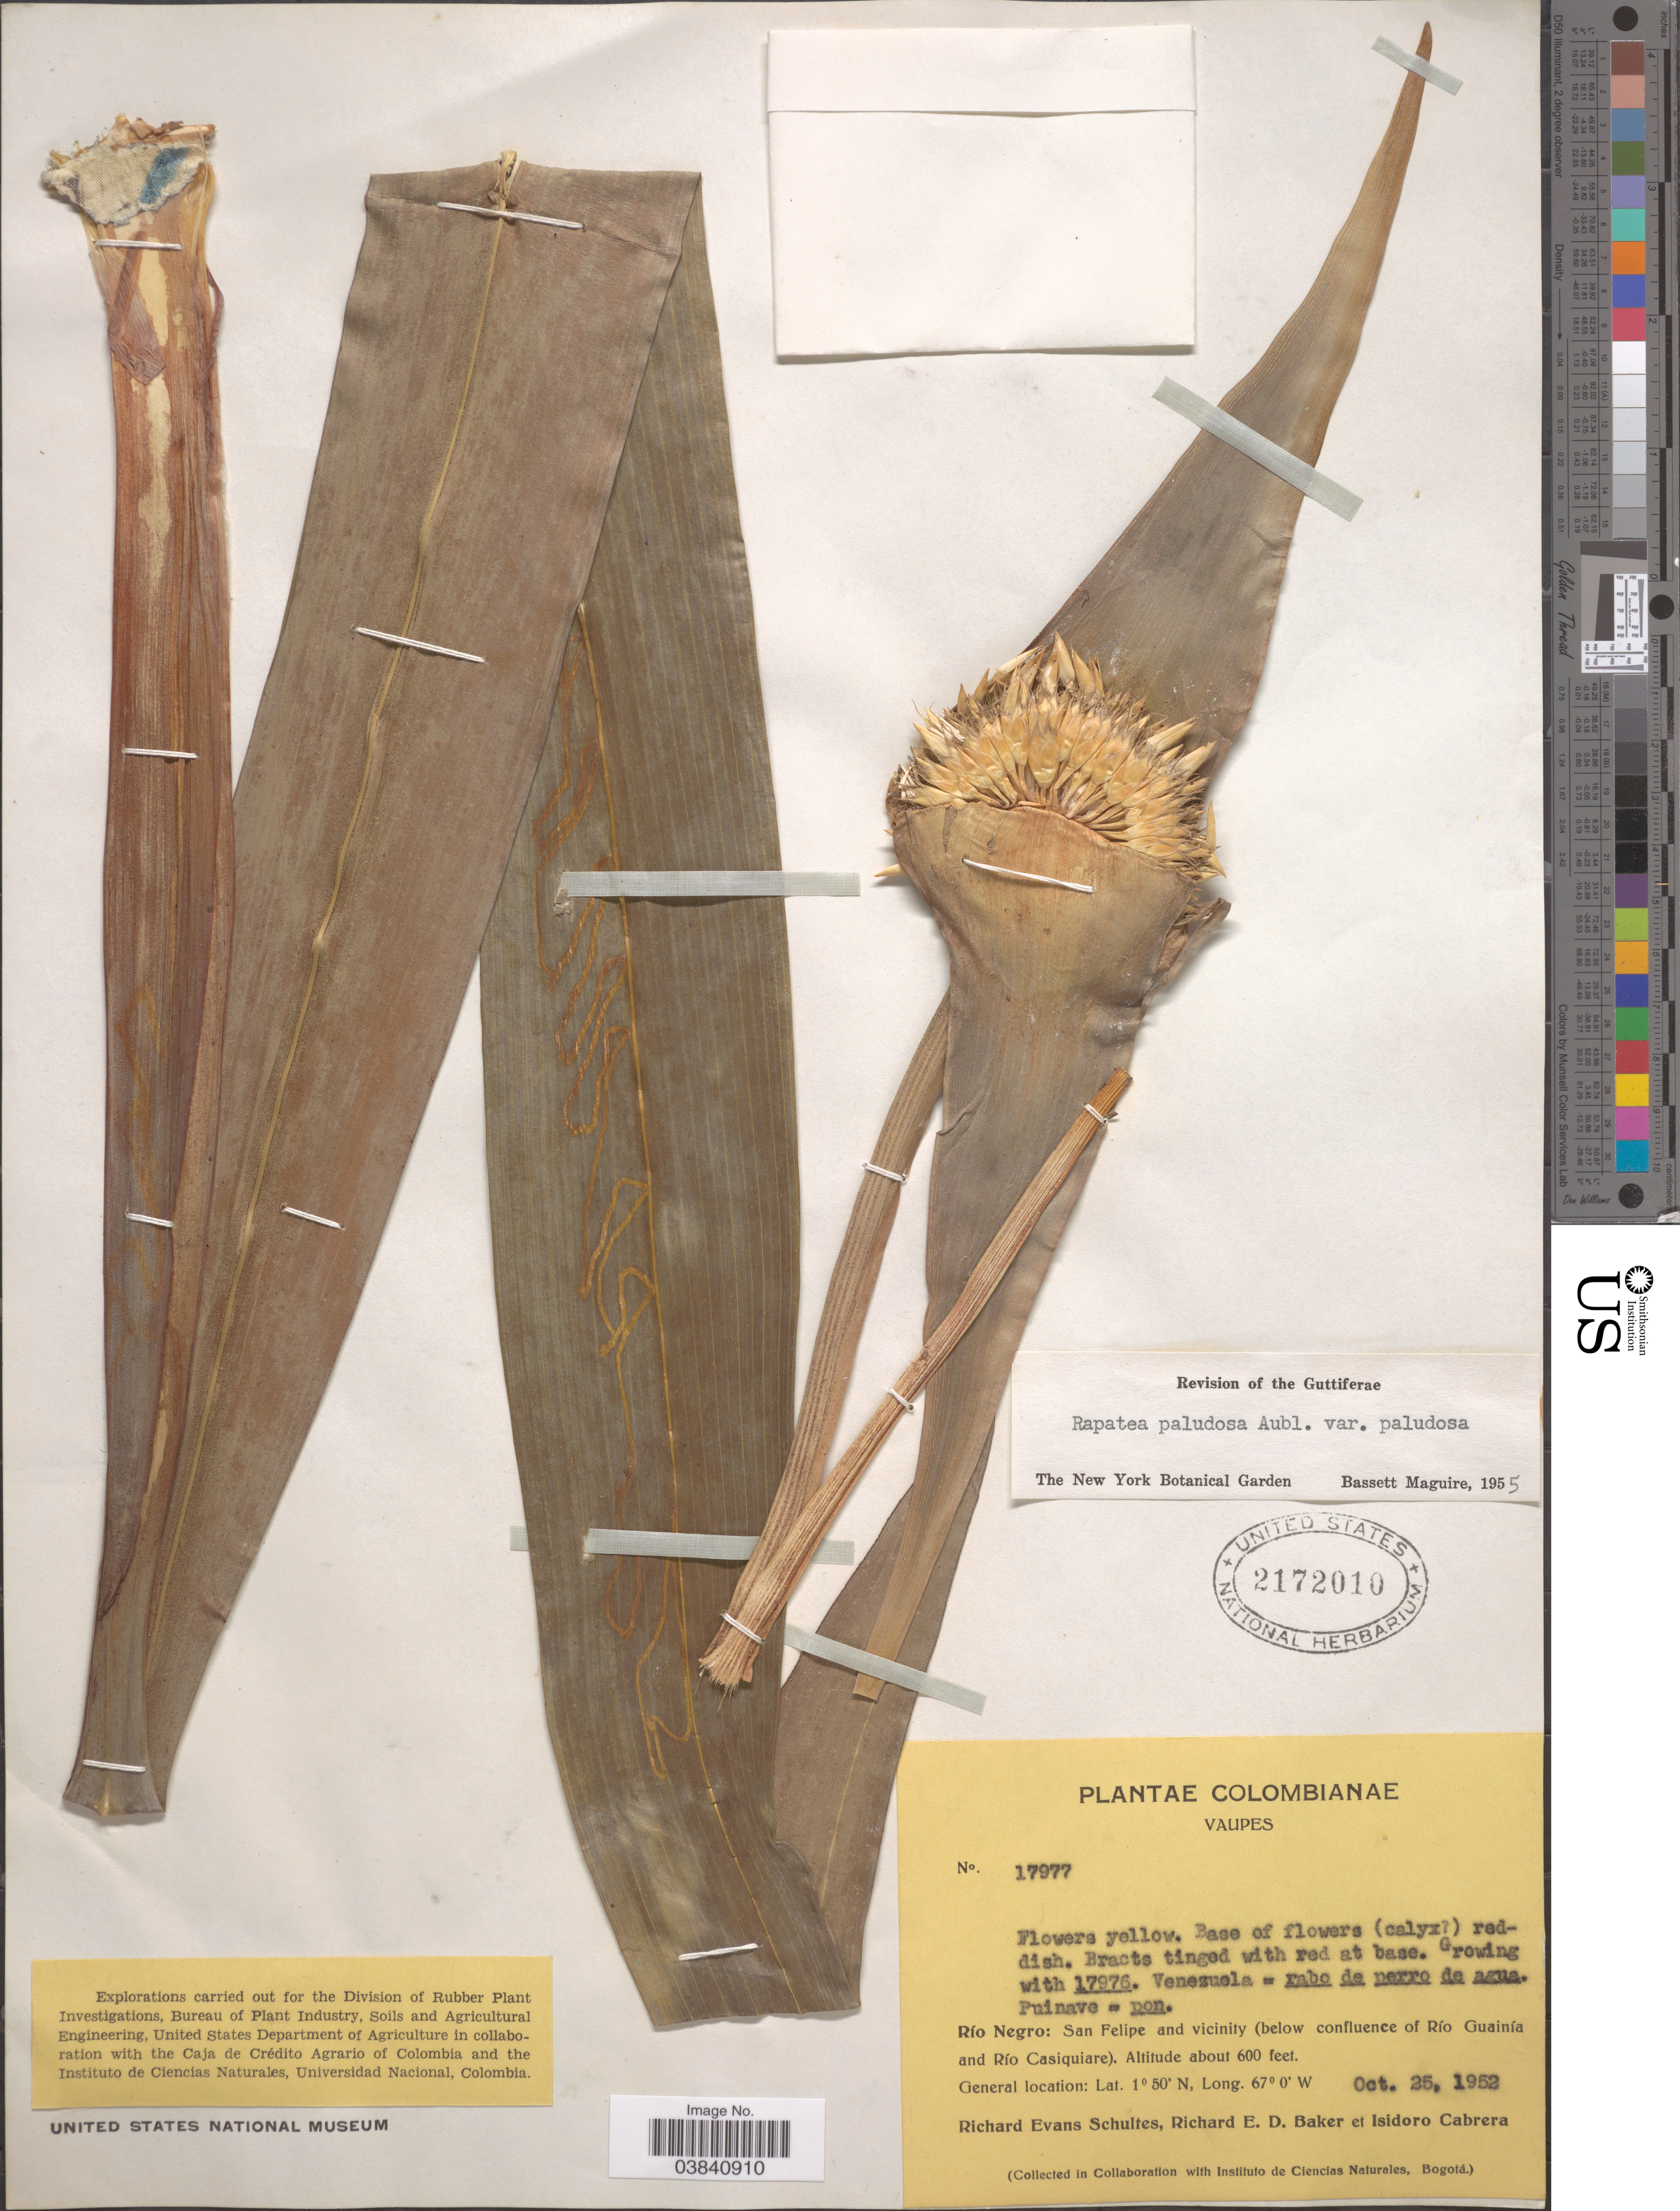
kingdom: Plantae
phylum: Tracheophyta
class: Liliopsida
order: Poales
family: Rapateaceae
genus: Rapatea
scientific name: Rapatea paludosa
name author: Aubl.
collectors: R. E. Schultes, R. E. D. Baker & I. Cabrera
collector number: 17977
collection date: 1952-10-25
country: Colombia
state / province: Vaupés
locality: Río Negro: San Felipe and vicinity (below confluence of Río Guainía and Rio Casiquiare).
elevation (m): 183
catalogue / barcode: US 2172010